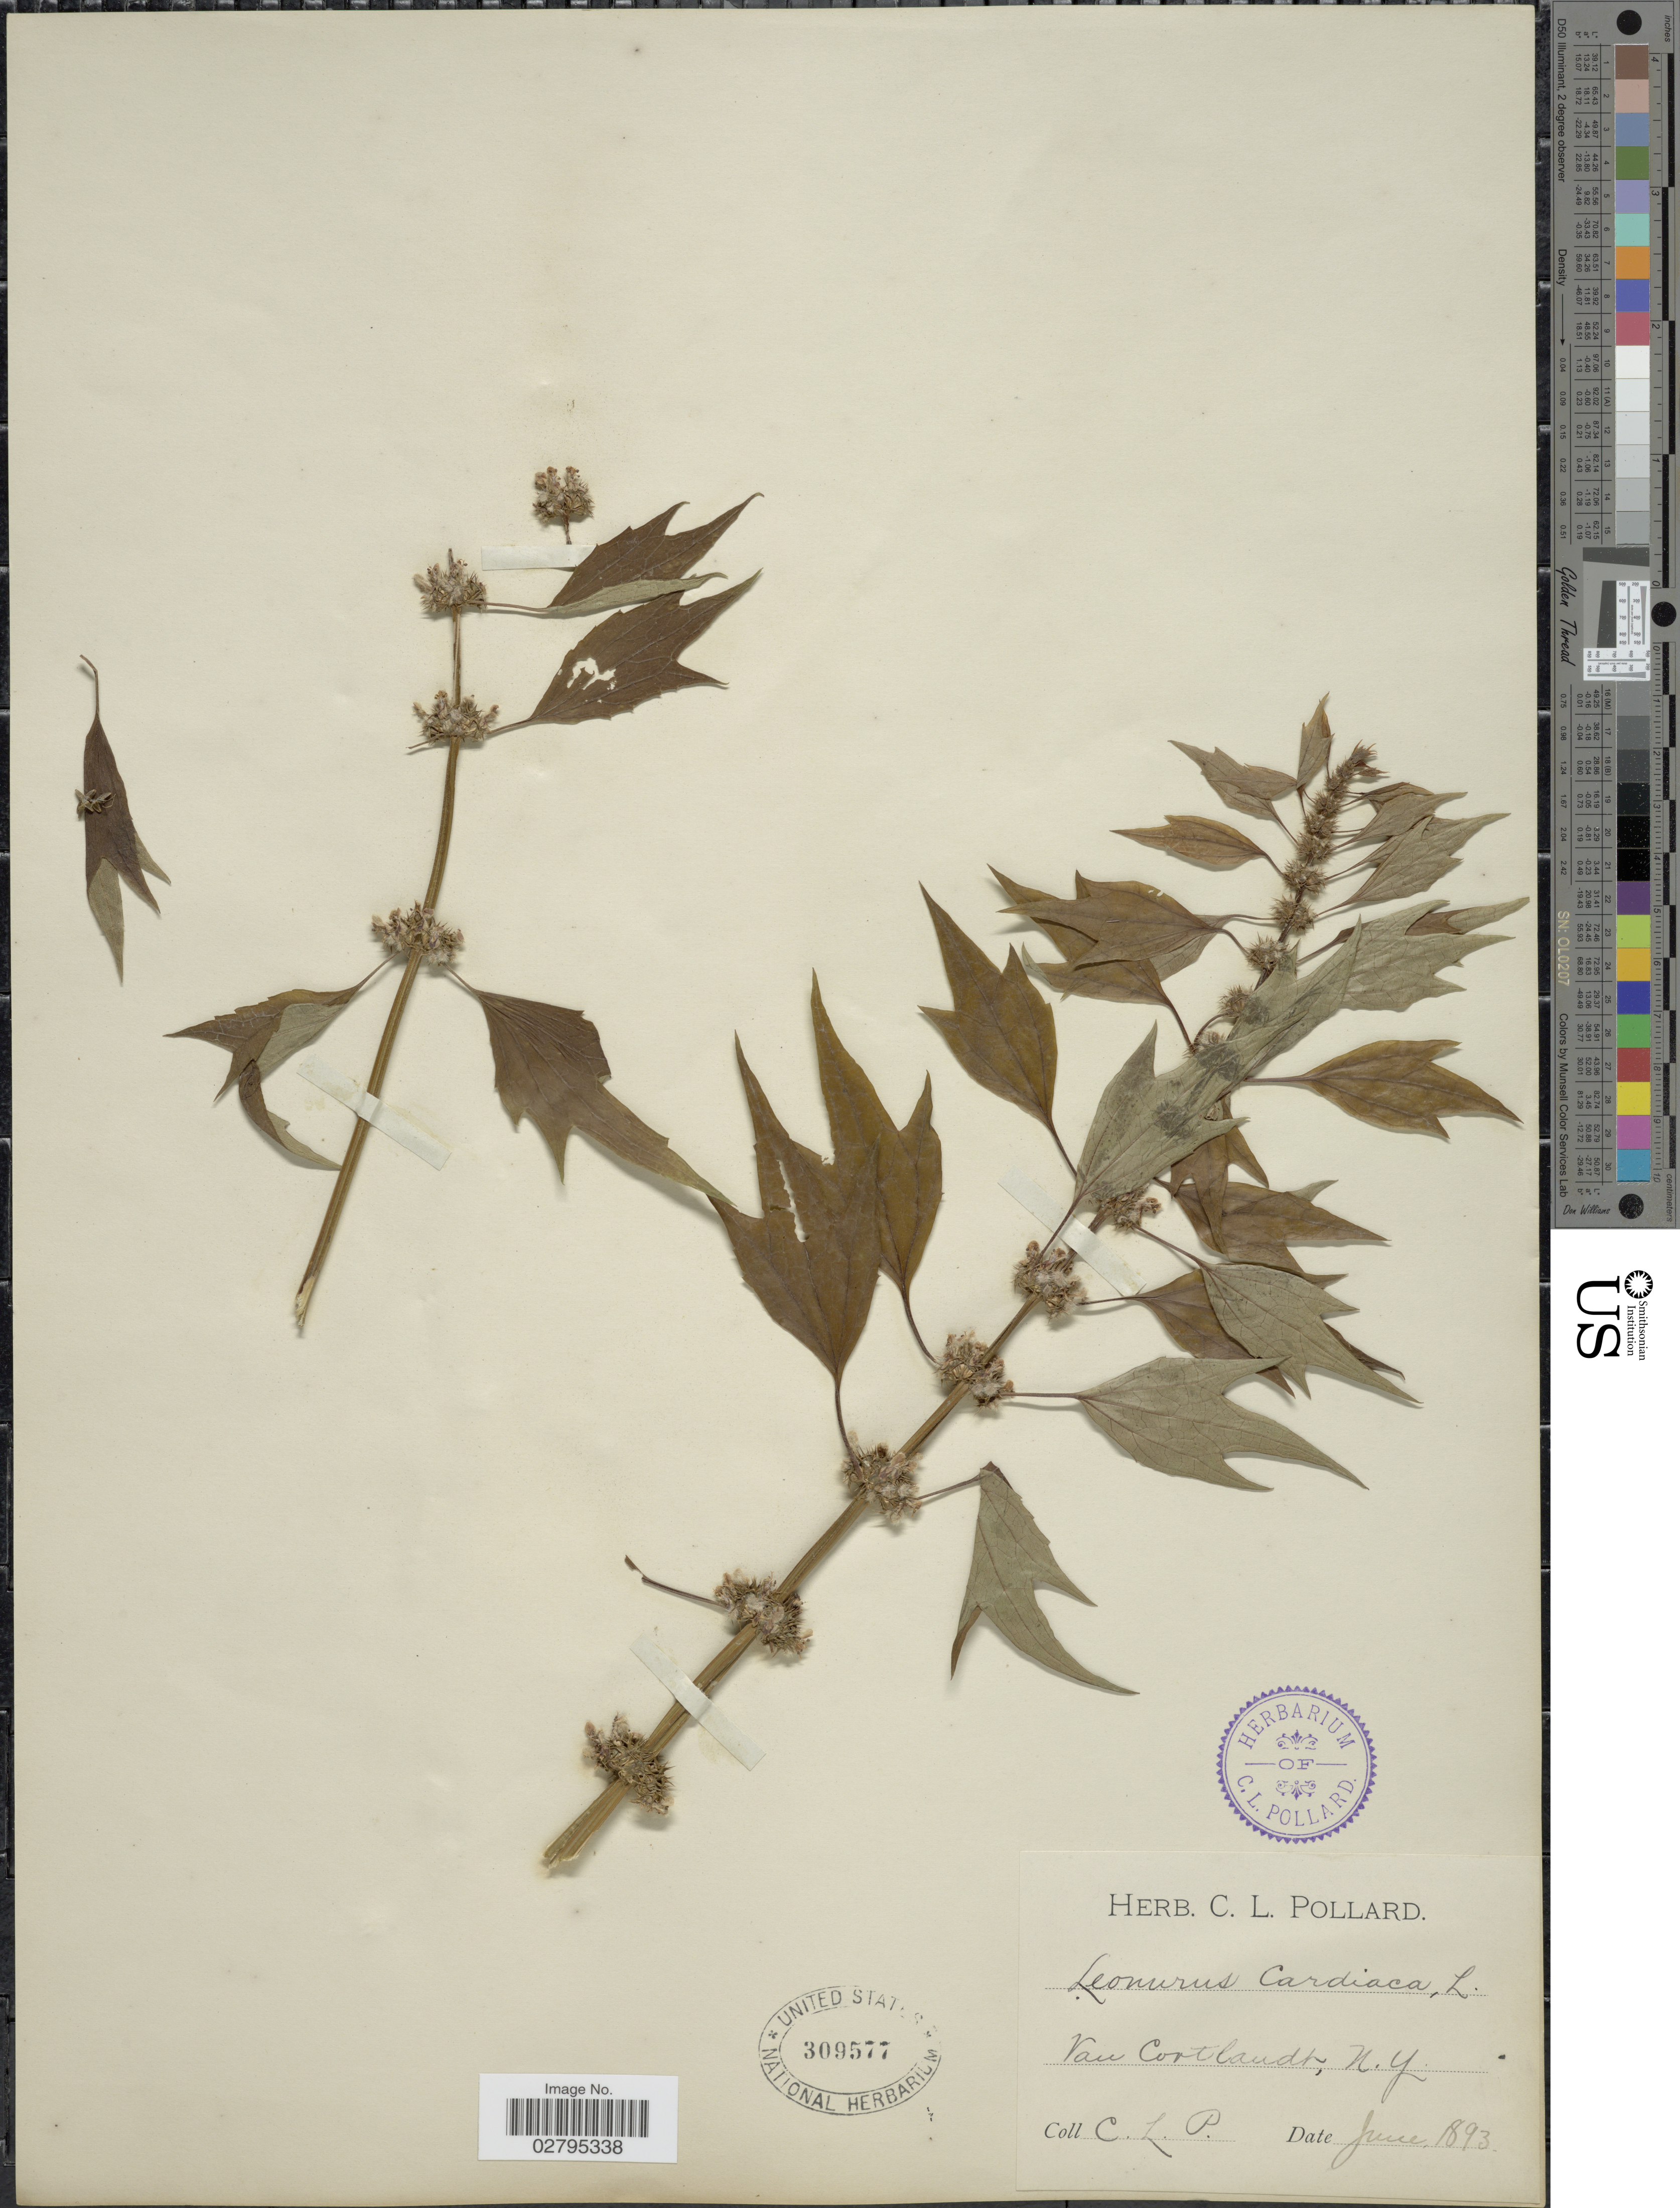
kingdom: Plantae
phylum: Tracheophyta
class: Magnoliopsida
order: Lamiales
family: Lamiaceae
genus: Leonurus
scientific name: Leonurus cardiaca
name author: L.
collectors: C. L. Pollard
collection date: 1893-06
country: United States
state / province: New York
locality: Van Cortlandt, N.Y.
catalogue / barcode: US 309577